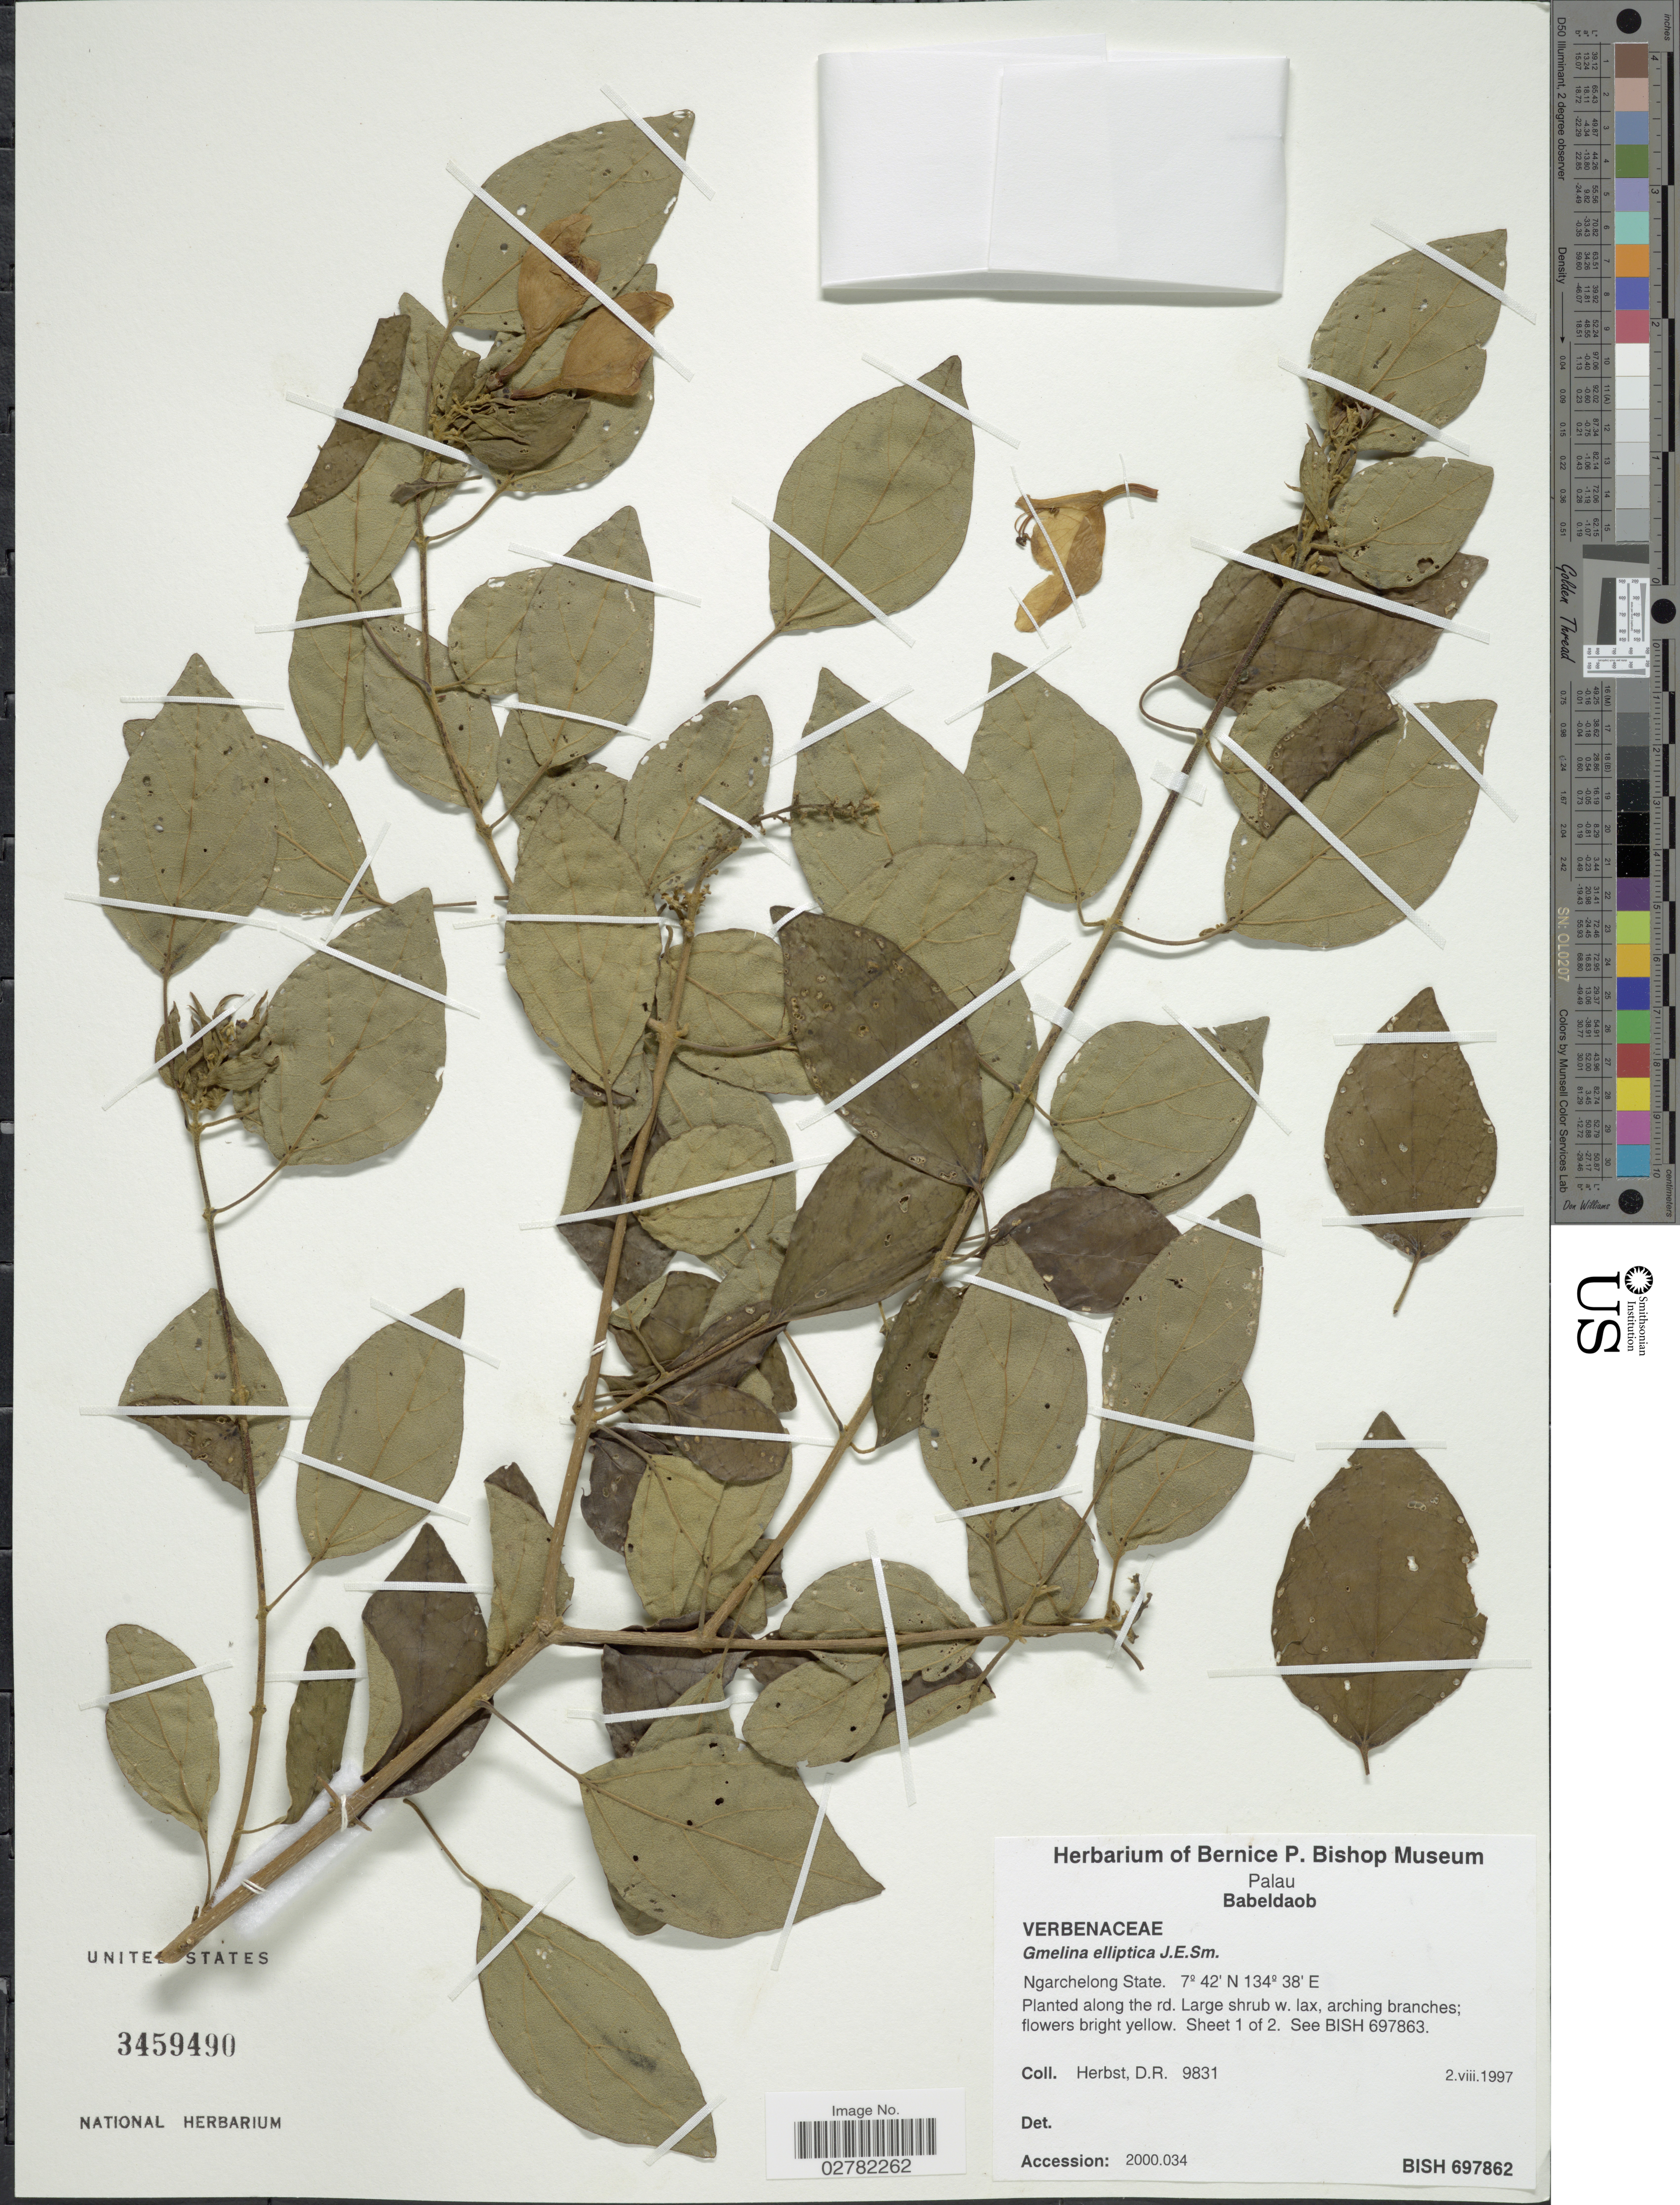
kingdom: Plantae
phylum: Tracheophyta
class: Magnoliopsida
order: Lamiales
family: Lamiaceae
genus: Gmelina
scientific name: Gmelina elliptica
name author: Sm.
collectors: D. R. Herbst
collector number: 9831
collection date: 1997-08-02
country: Palau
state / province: Ngarchelong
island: Babeldaob [Babelthuap]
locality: Palau. Babeldaob. Ngarchelong State.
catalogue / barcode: US 3459490